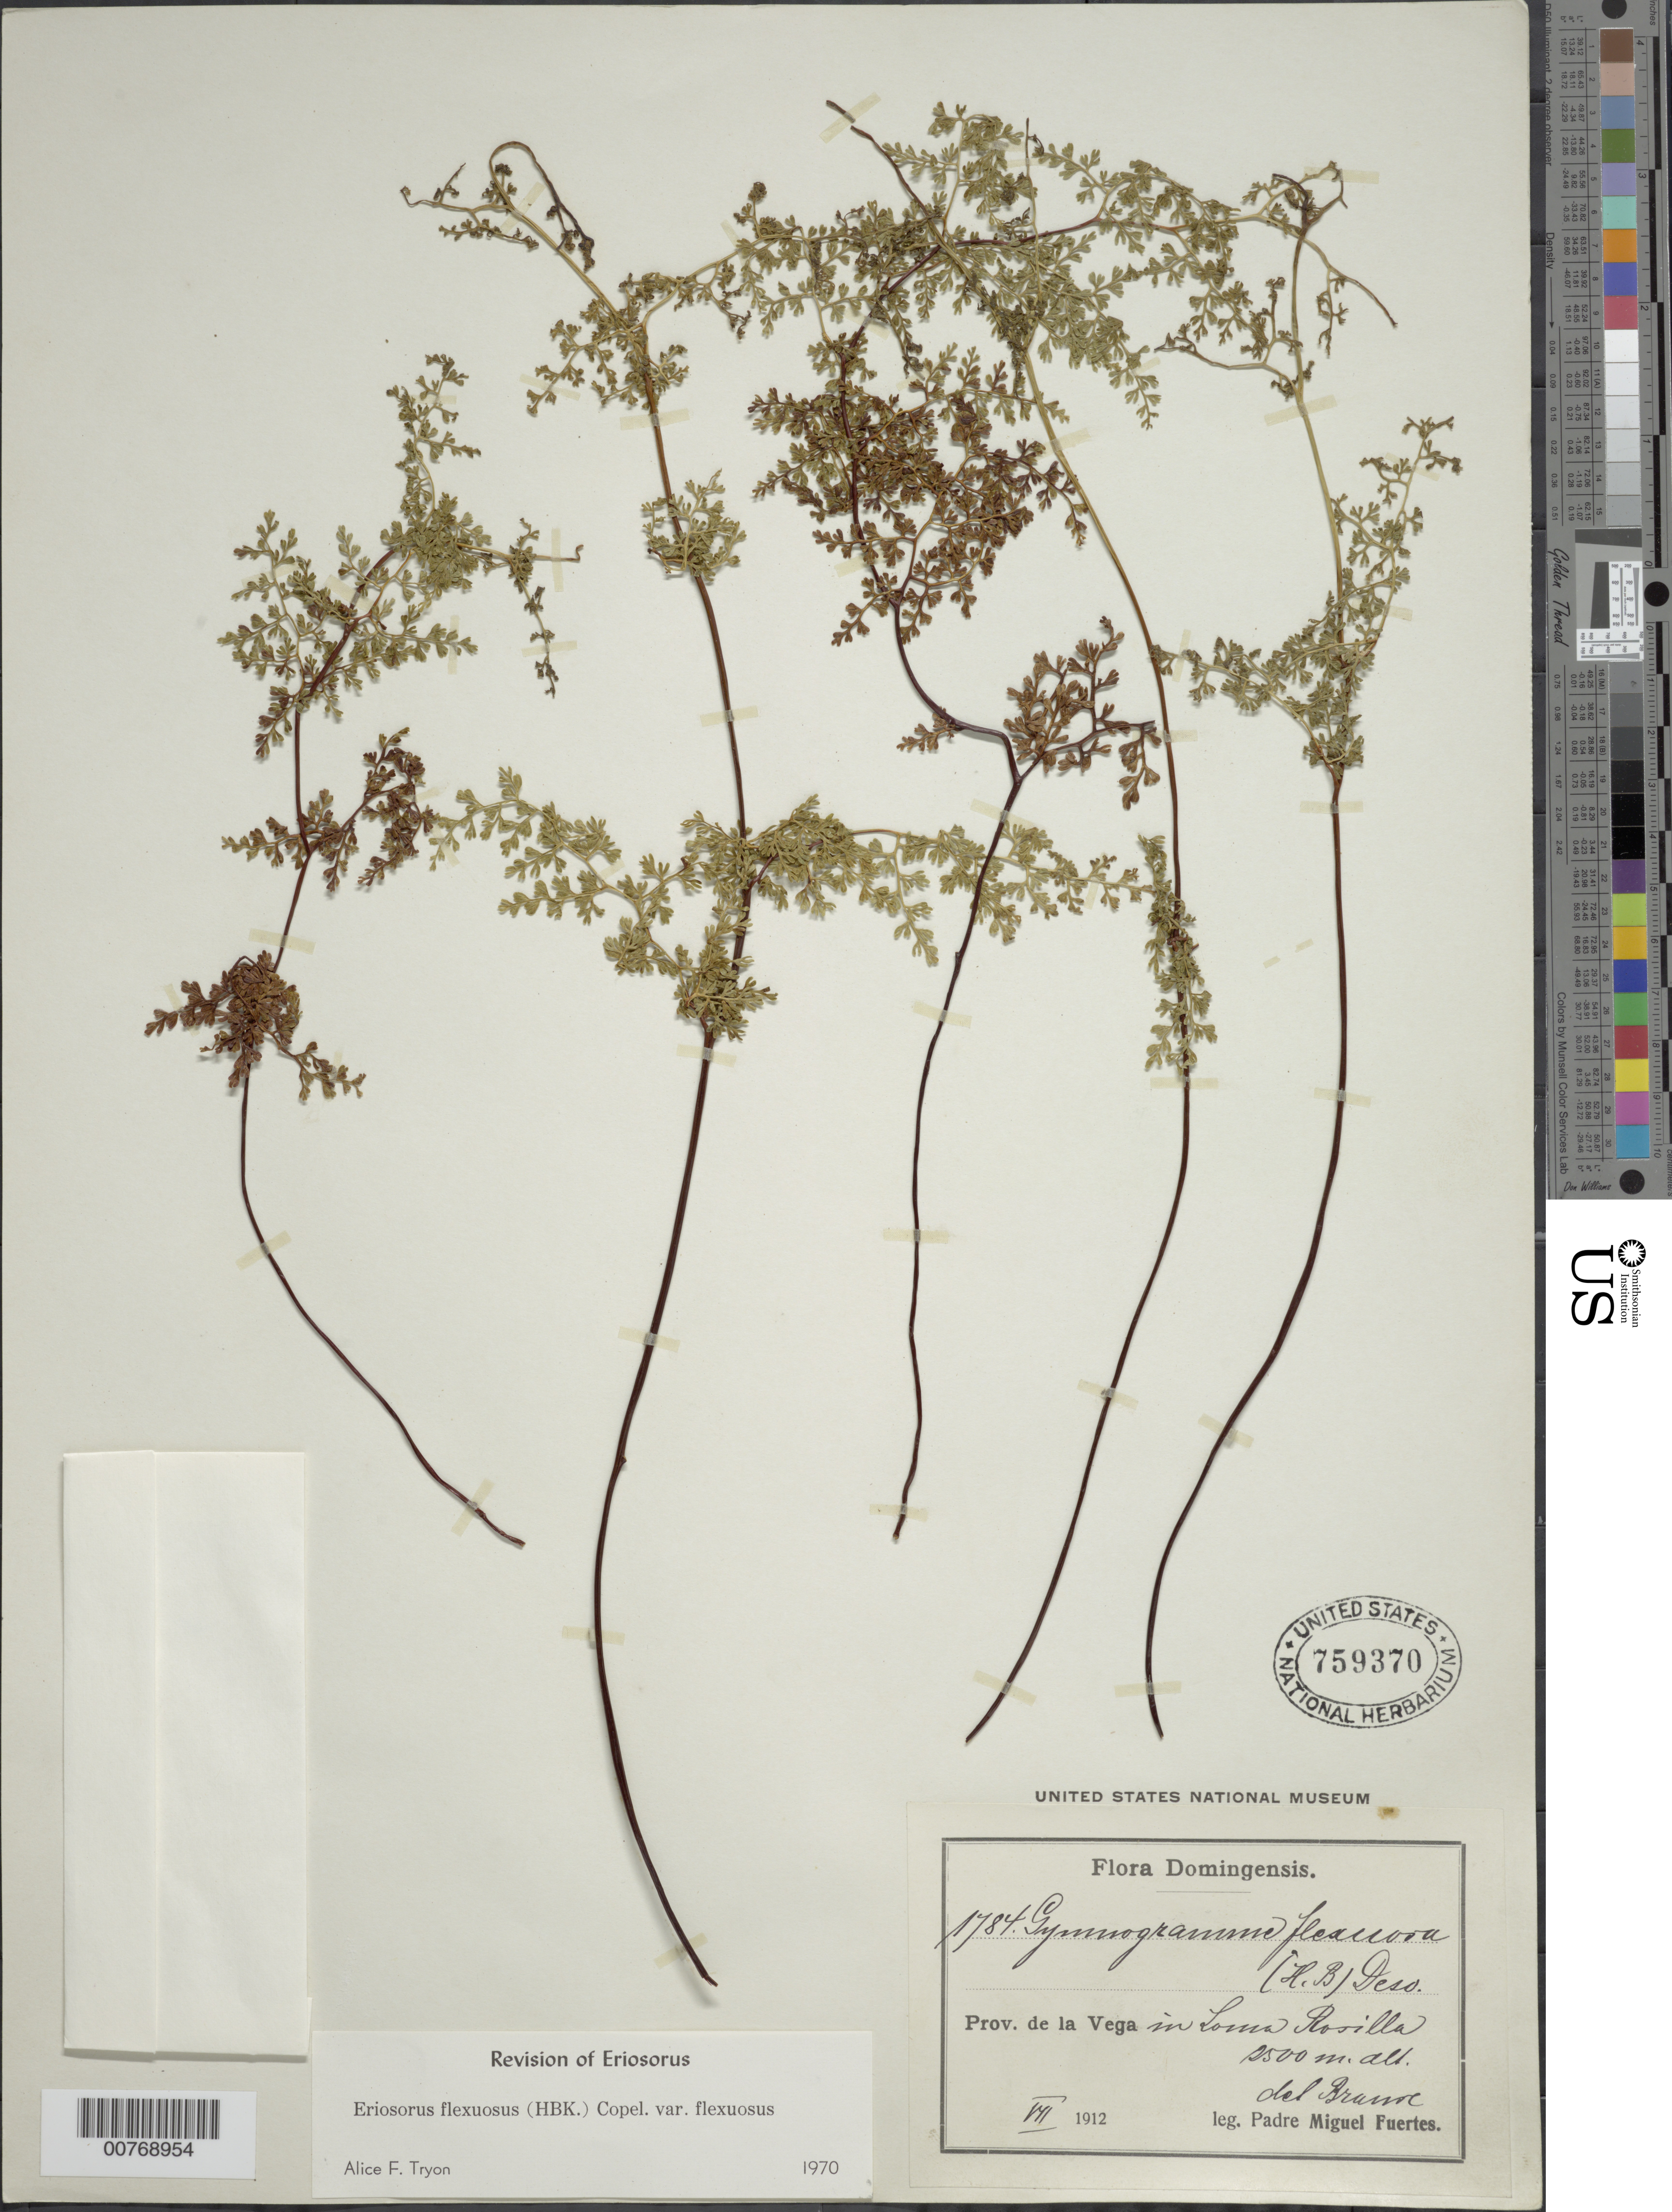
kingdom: Plantae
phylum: Tracheophyta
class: Polypodiopsida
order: Polypodiales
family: Pteridaceae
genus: Jamesonia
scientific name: Jamesonia flexuosa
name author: (Humb. & Bonpl.) Christenh.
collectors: M. D. Fuertes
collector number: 1784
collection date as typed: Aug 1912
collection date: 1912-08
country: Dominican Republic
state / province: La Vega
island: Hispaniola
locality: Loma Rosilla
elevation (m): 2500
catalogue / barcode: US 759370